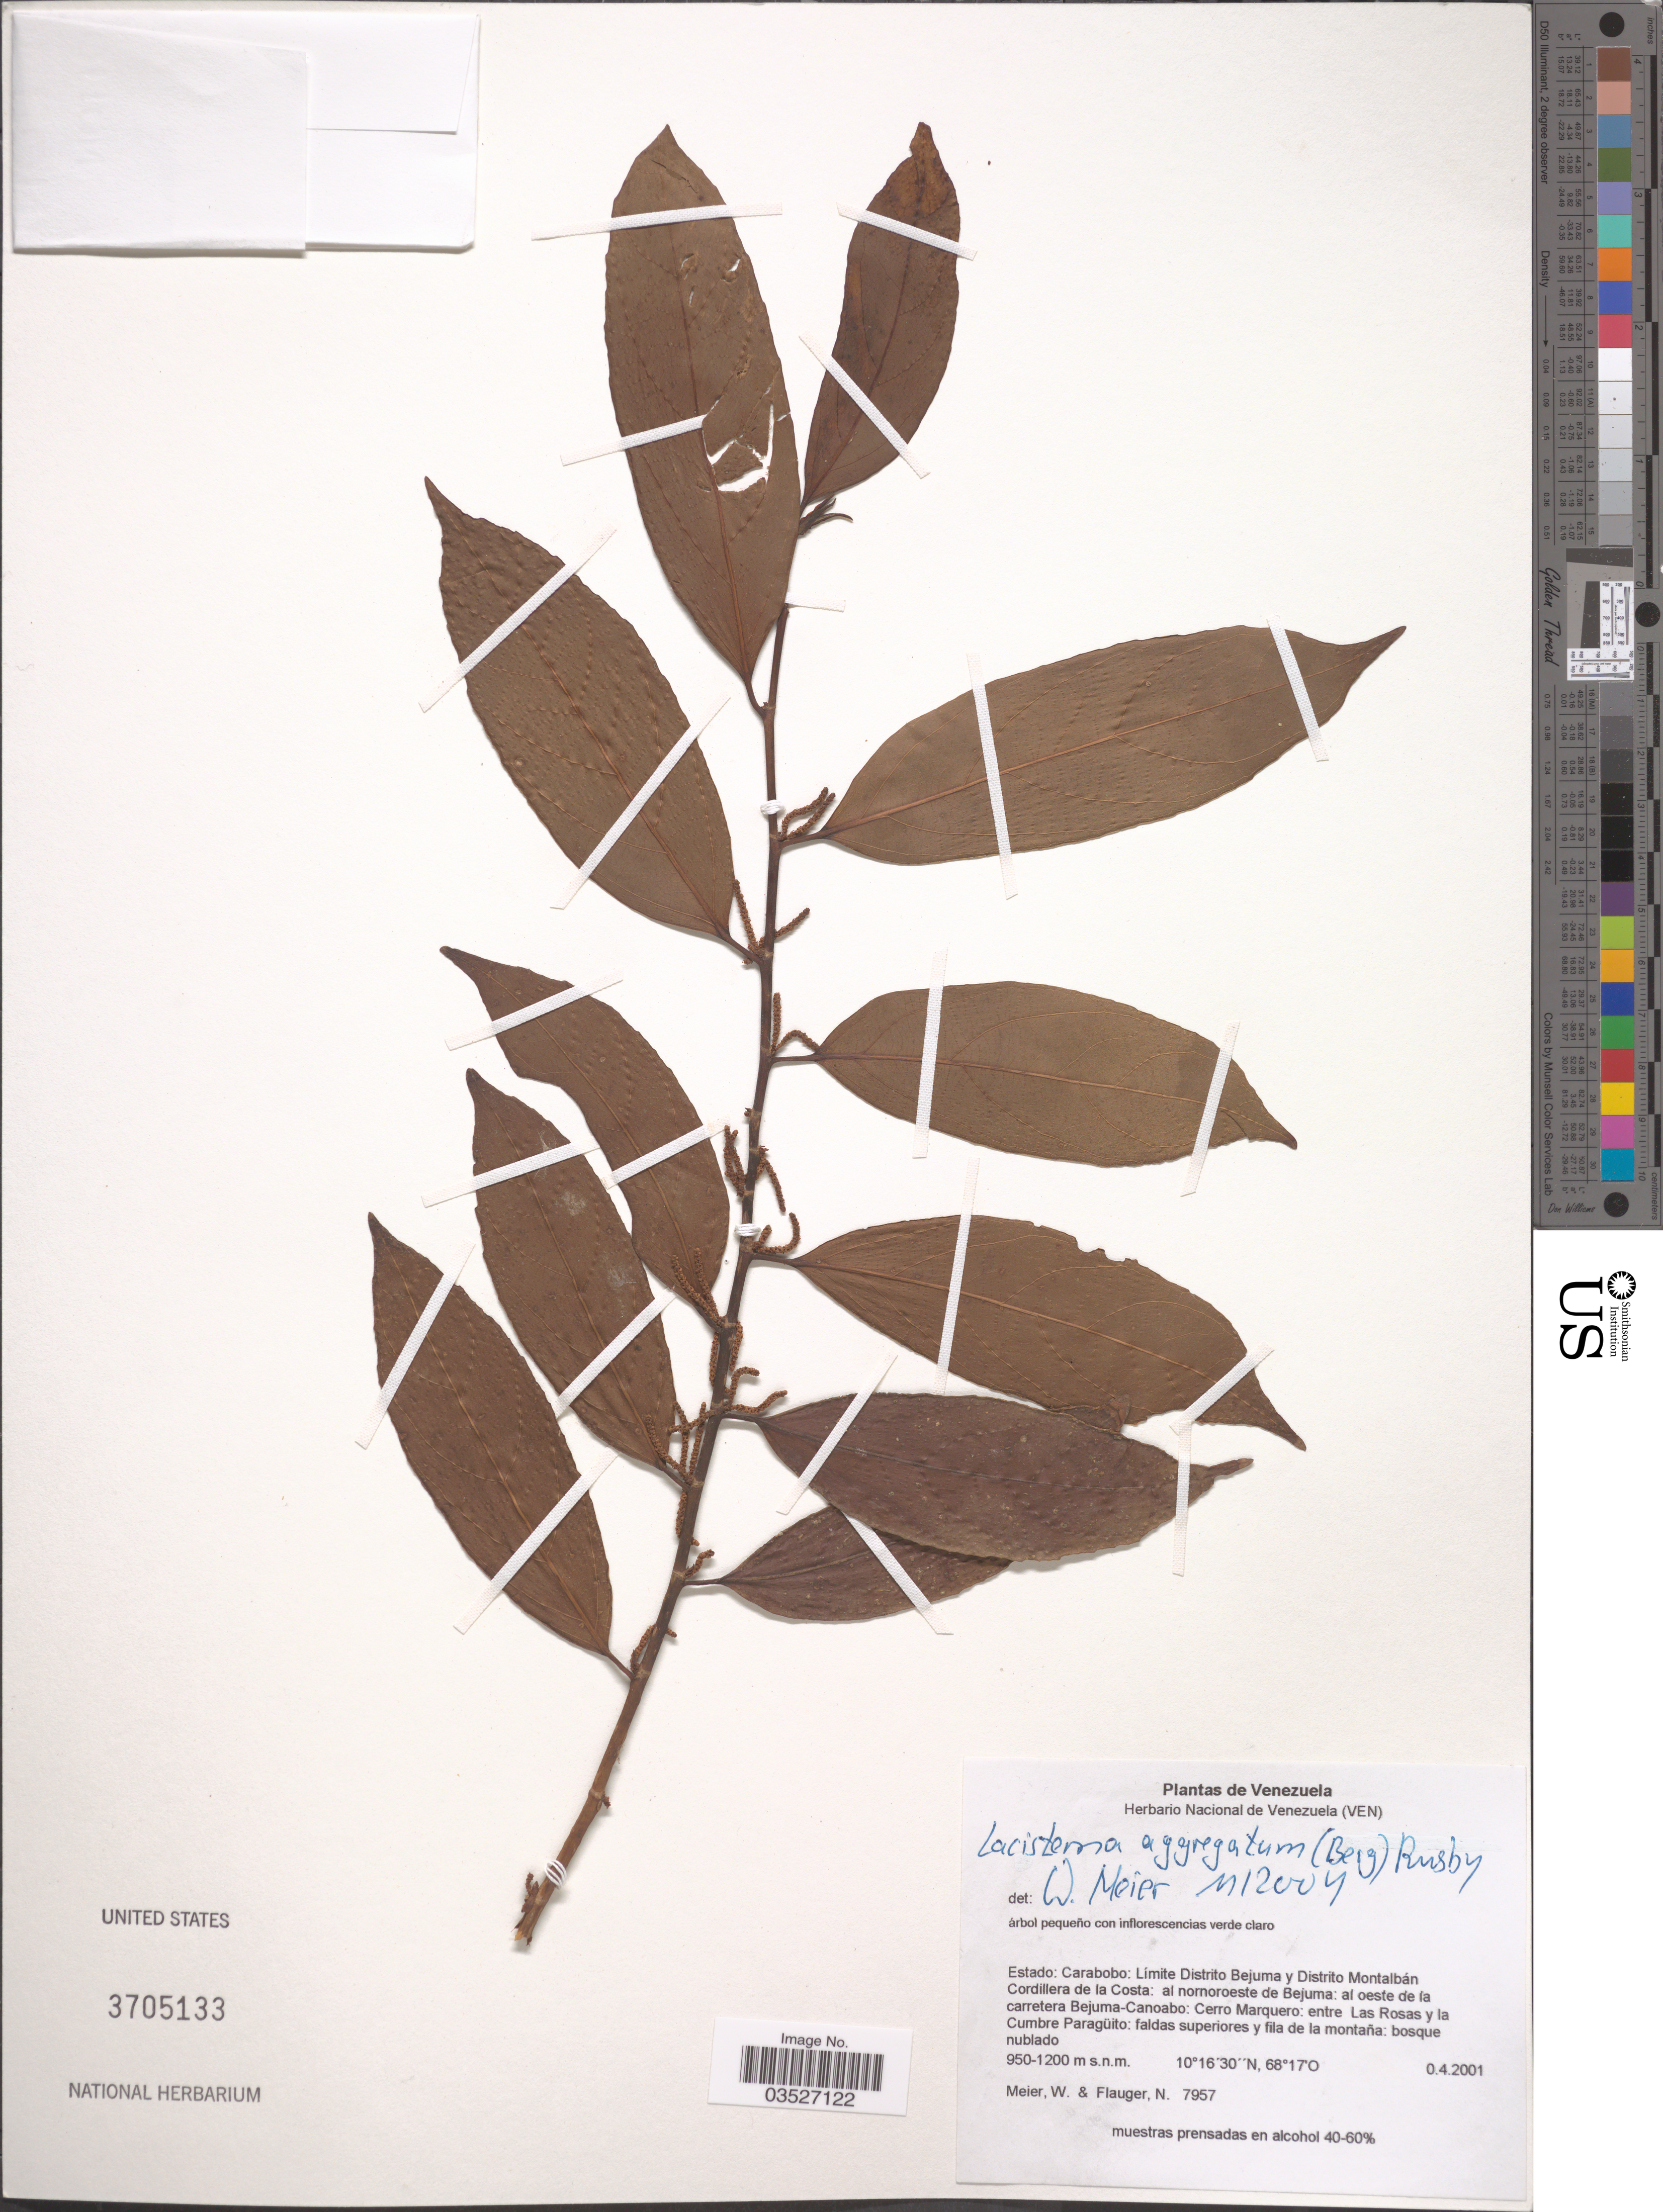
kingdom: Plantae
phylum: Tracheophyta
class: Magnoliopsida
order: Malpighiales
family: Lacistemataceae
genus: Lacistema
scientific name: Lacistema aggregatum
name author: (P.J. Bergius) Rusby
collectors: W. Meier & N. Flauger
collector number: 7957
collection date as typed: Transcribed d/m/y: 0/4/2001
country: Venezuela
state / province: Carabobo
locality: Límite Distrito Bejuma y Distrito Montalbán. Cordillera de la Costa: al nornoroeste de Bejuma: al oeste de la carretera Bejuma-Canoabo: Cerro Marquero: entre Las Rosas y la Cumbre Paragüito.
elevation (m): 950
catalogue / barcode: US 3705133